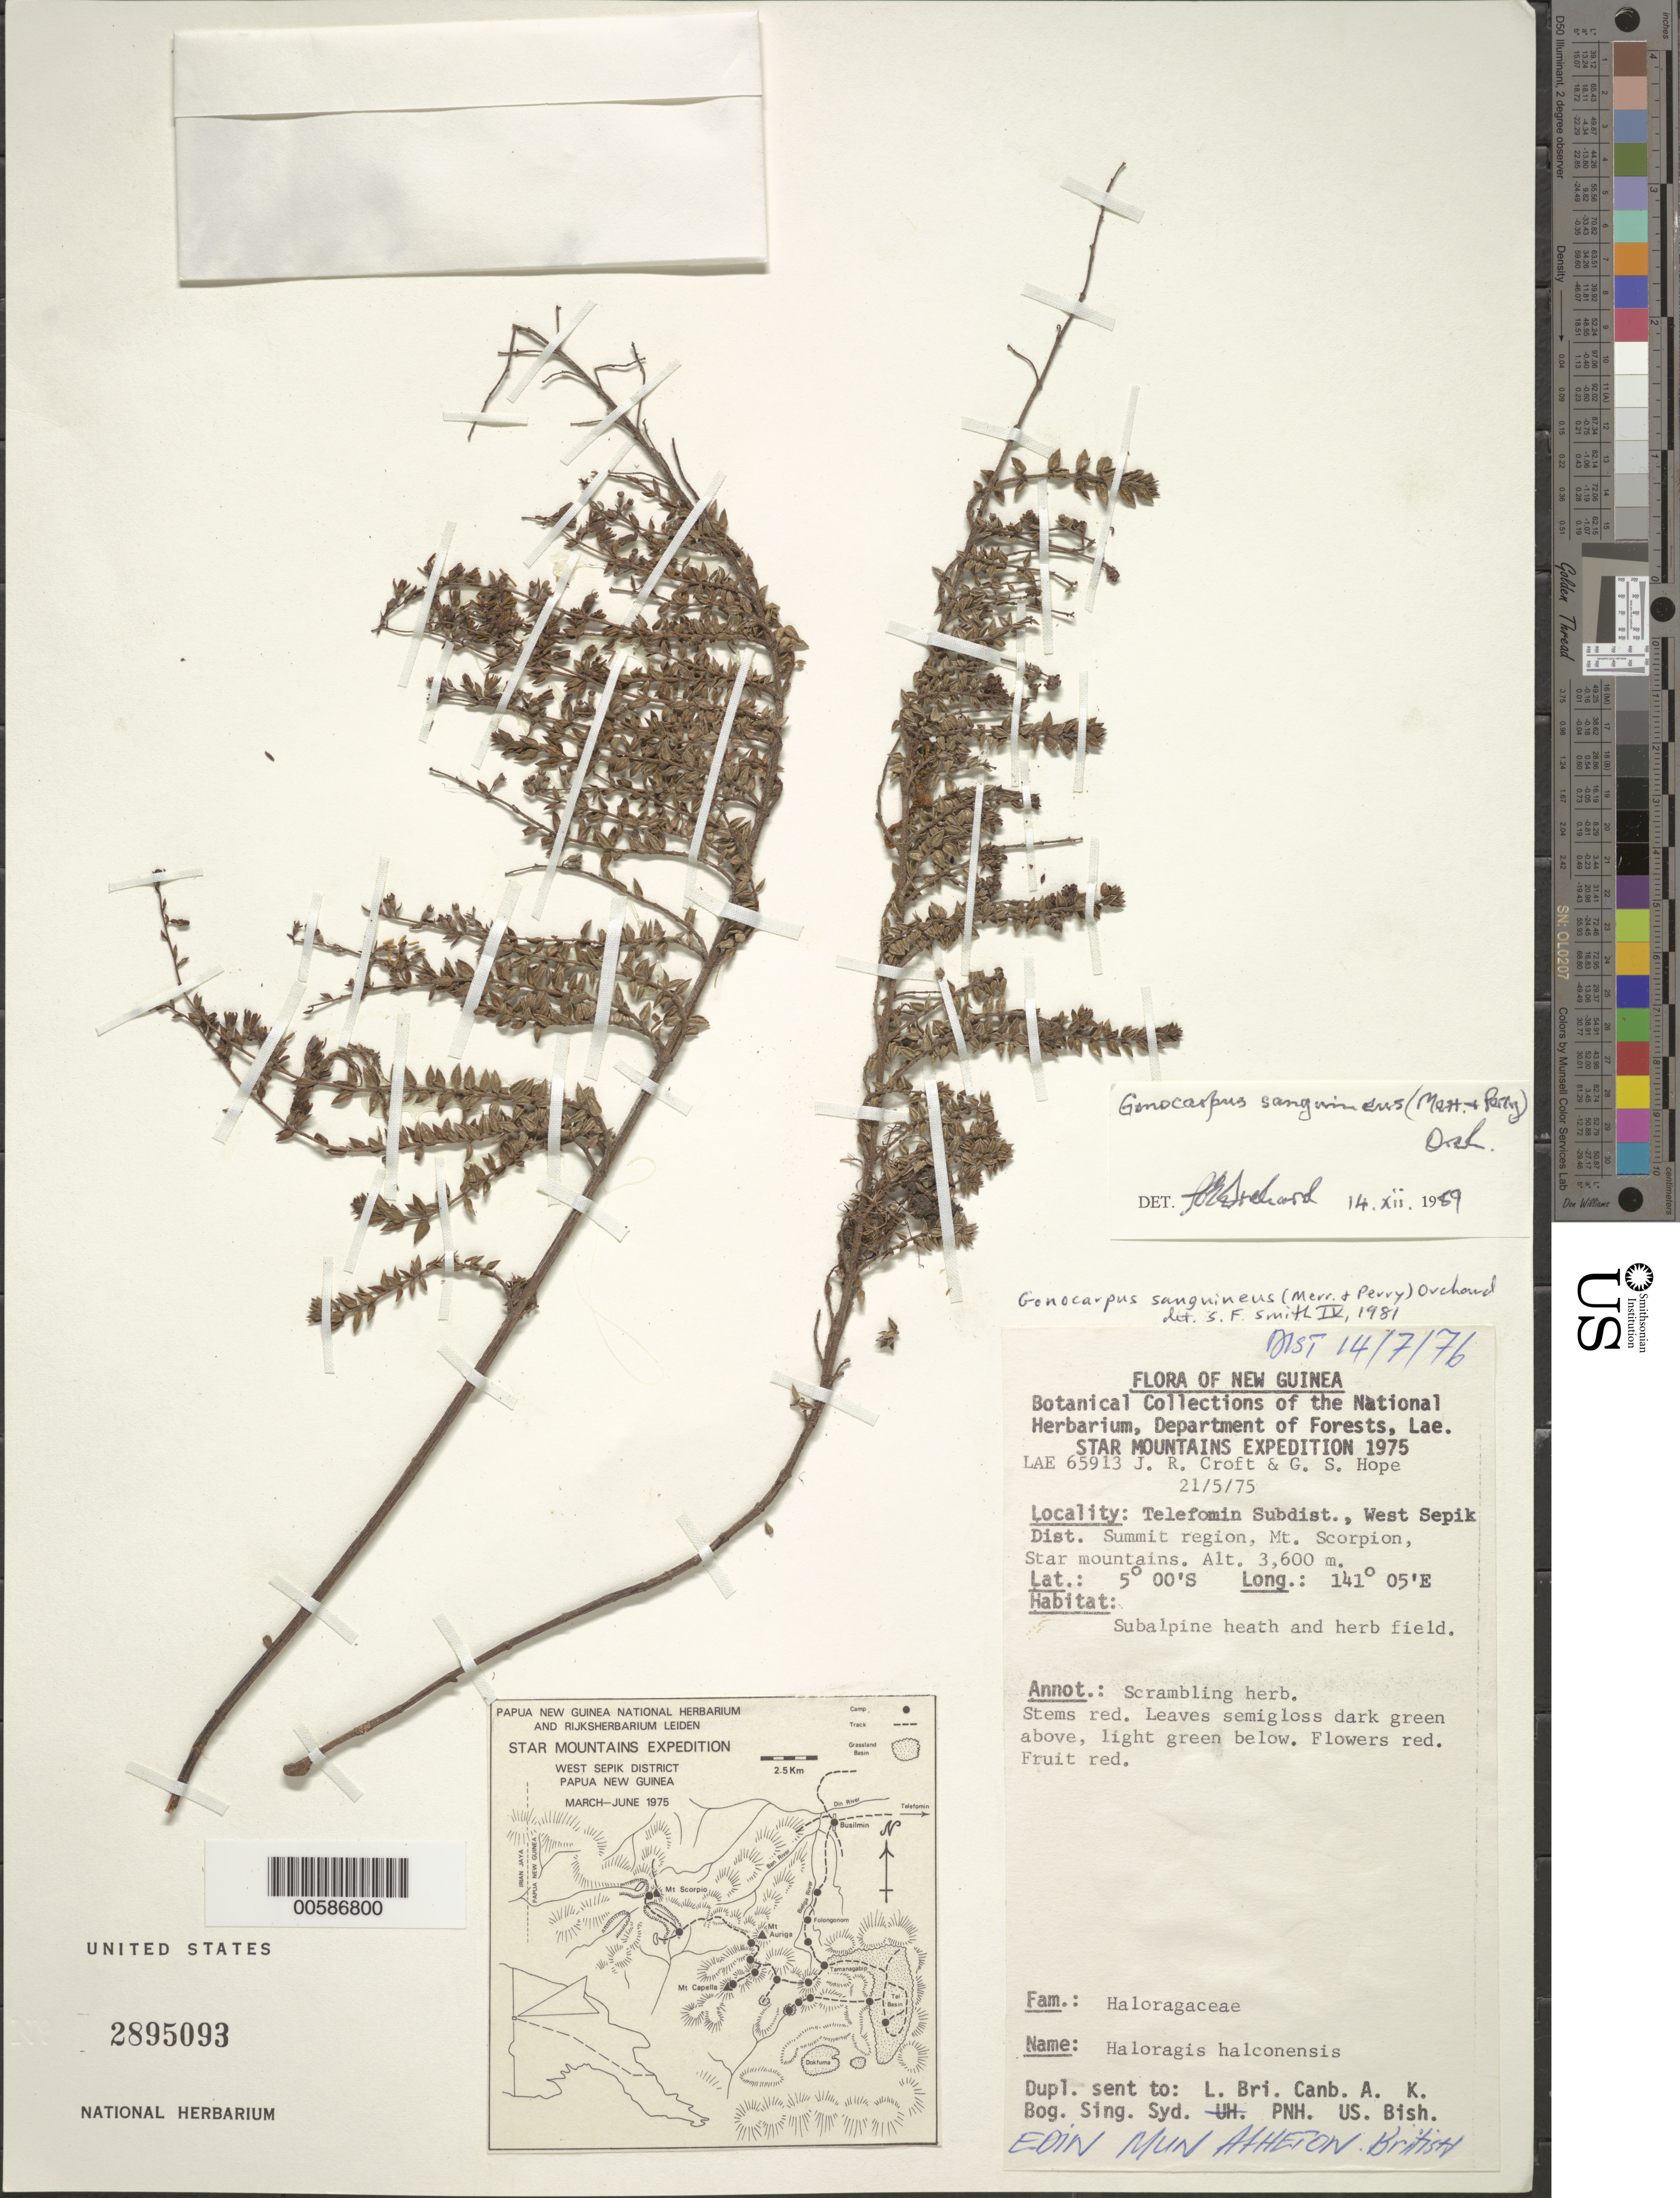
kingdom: Plantae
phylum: Tracheophyta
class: Magnoliopsida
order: Saxifragales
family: Haloragaceae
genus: Gonocarpus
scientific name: Gonocarpus sanguineus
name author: (Merr. & L.M. Perry) Orchard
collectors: J. R. Croft & G. Hope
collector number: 65913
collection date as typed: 21 May 1975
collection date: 1975-05-21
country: Papua New Guinea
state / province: Sandaun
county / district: Telefomin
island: New Guinea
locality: Telefomin, Mt. Scorpion, Star Mountains. [West Sepik Province = Sandaun Province]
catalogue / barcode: US 2895093